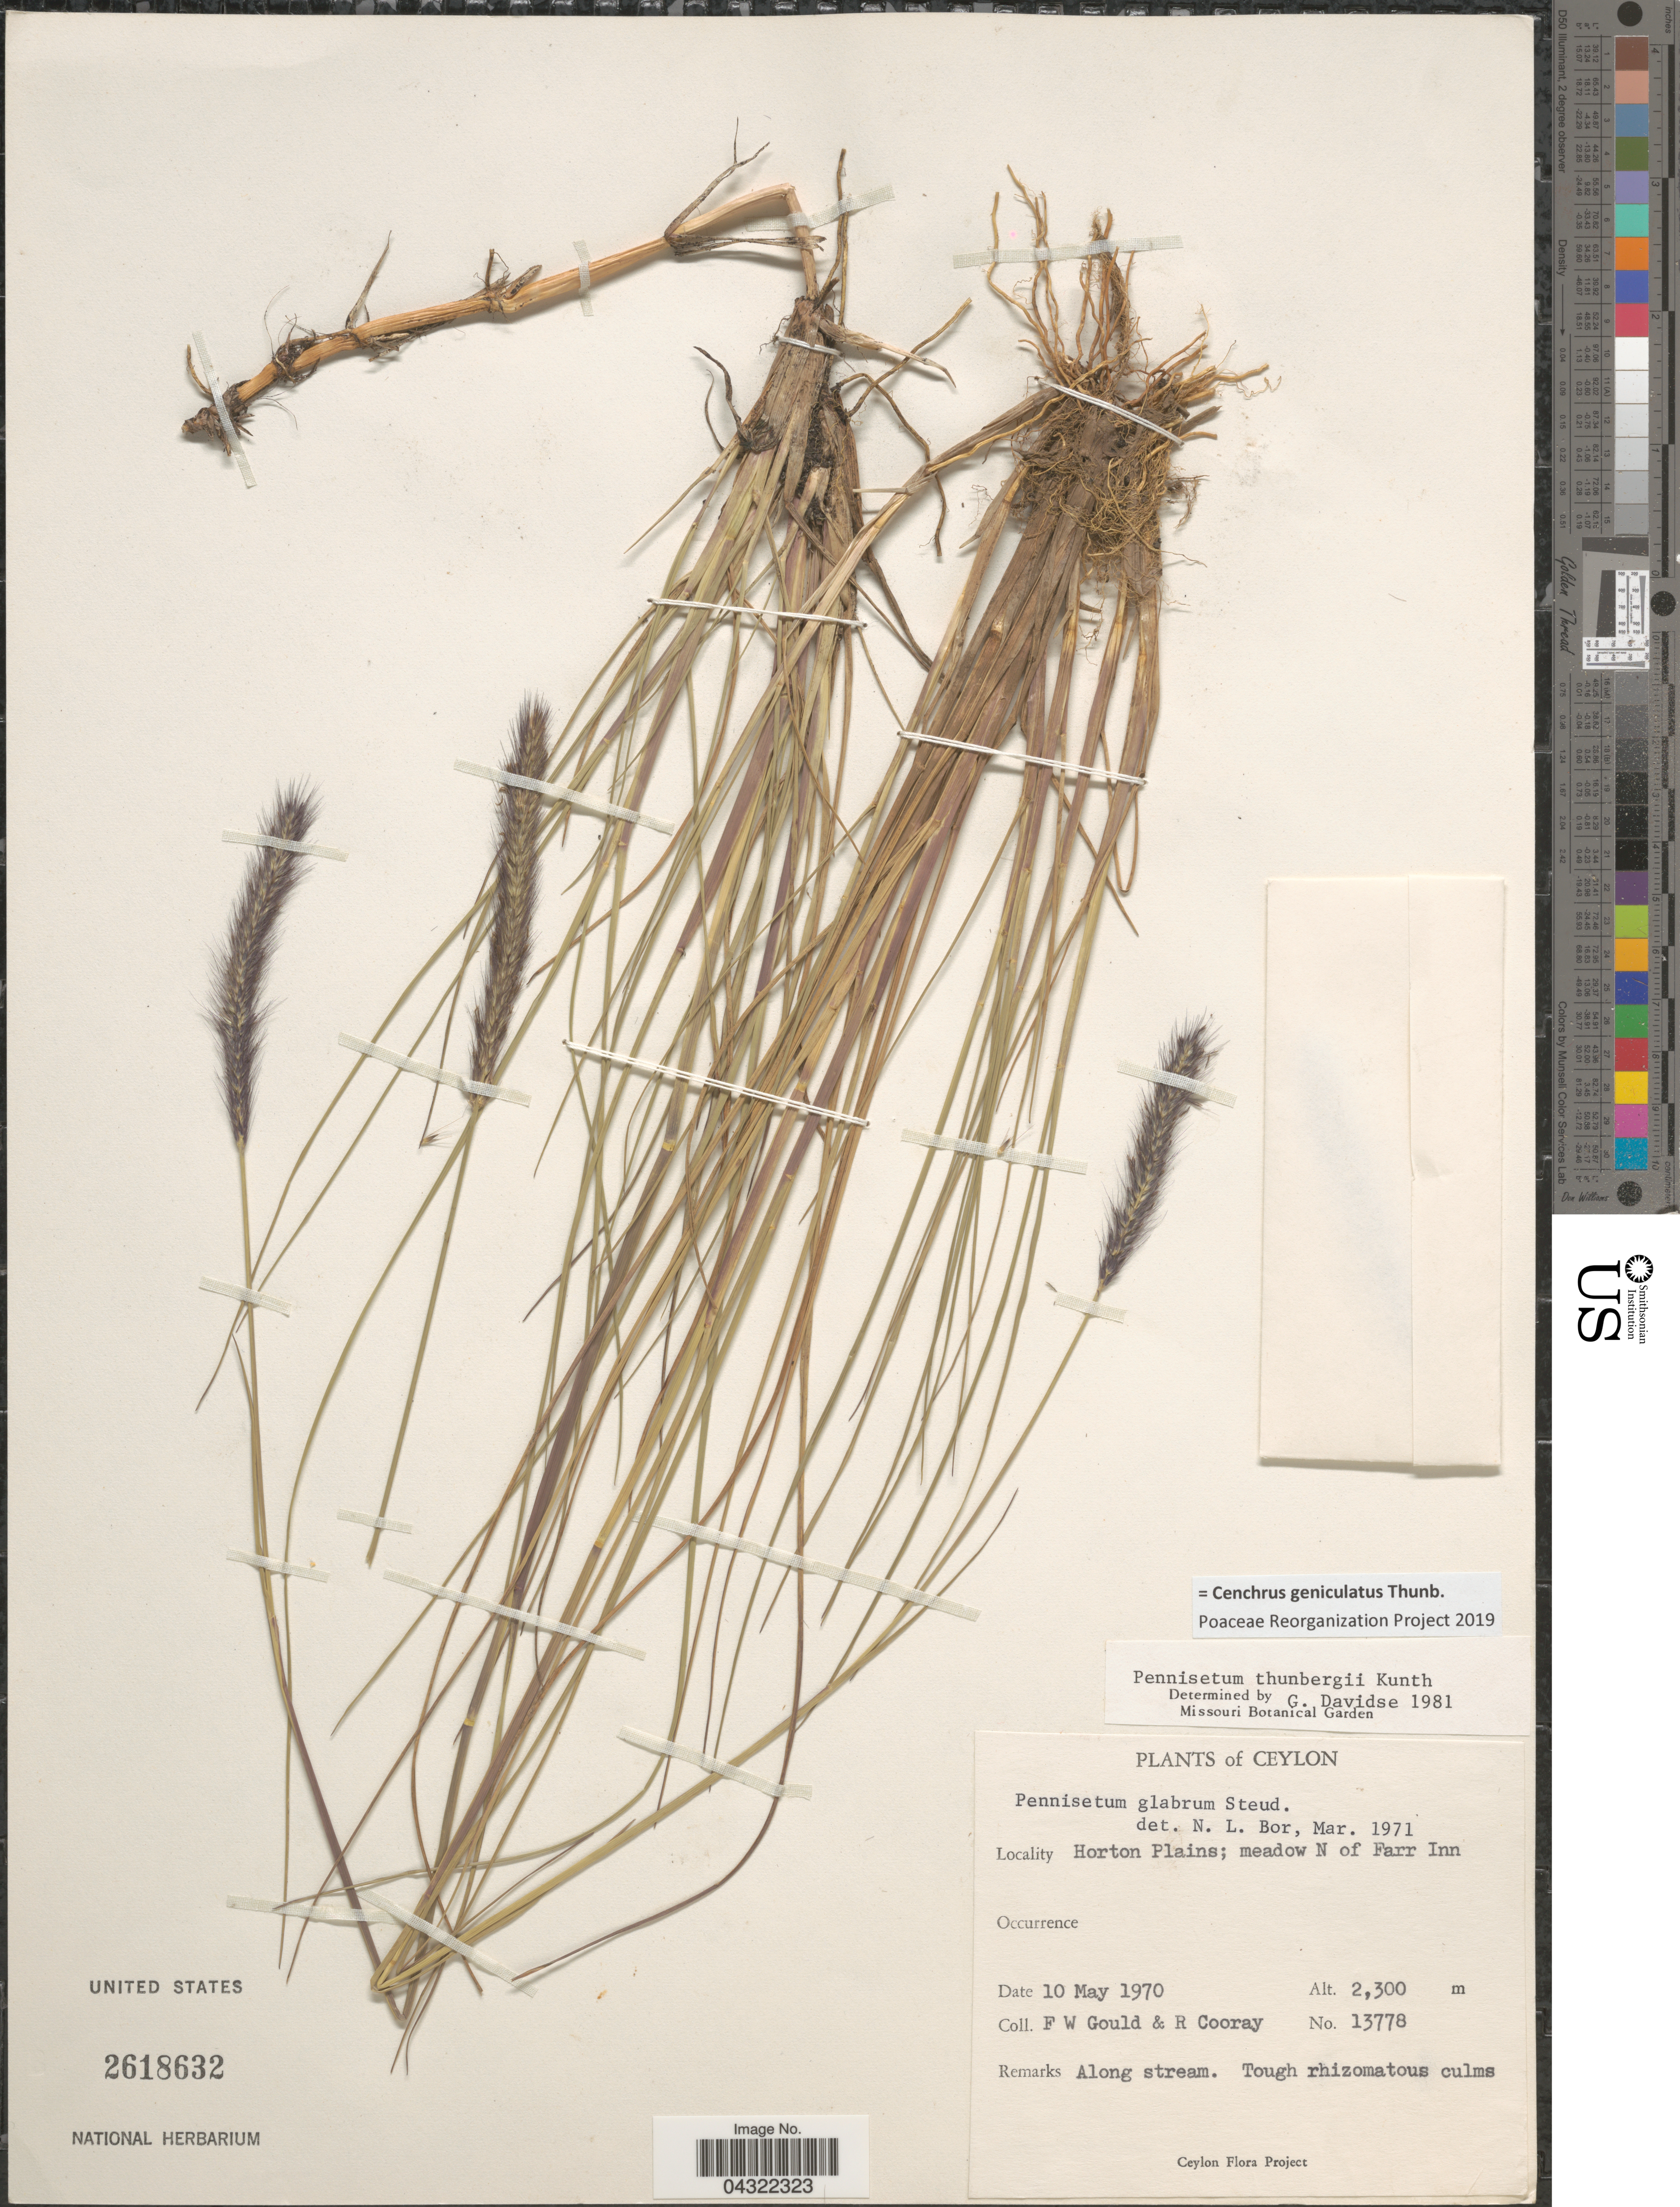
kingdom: Plantae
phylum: Tracheophyta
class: Liliopsida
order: Poales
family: Poaceae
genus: Cenchrus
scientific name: Cenchrus geniculatus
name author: Thunb.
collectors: F. W. Gould & R. Cooray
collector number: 13778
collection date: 1970-05-10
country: Sri Lanka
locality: Ceylon. Horton Plains; meadow N of Farr Inn.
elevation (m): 2300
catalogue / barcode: US 2618632